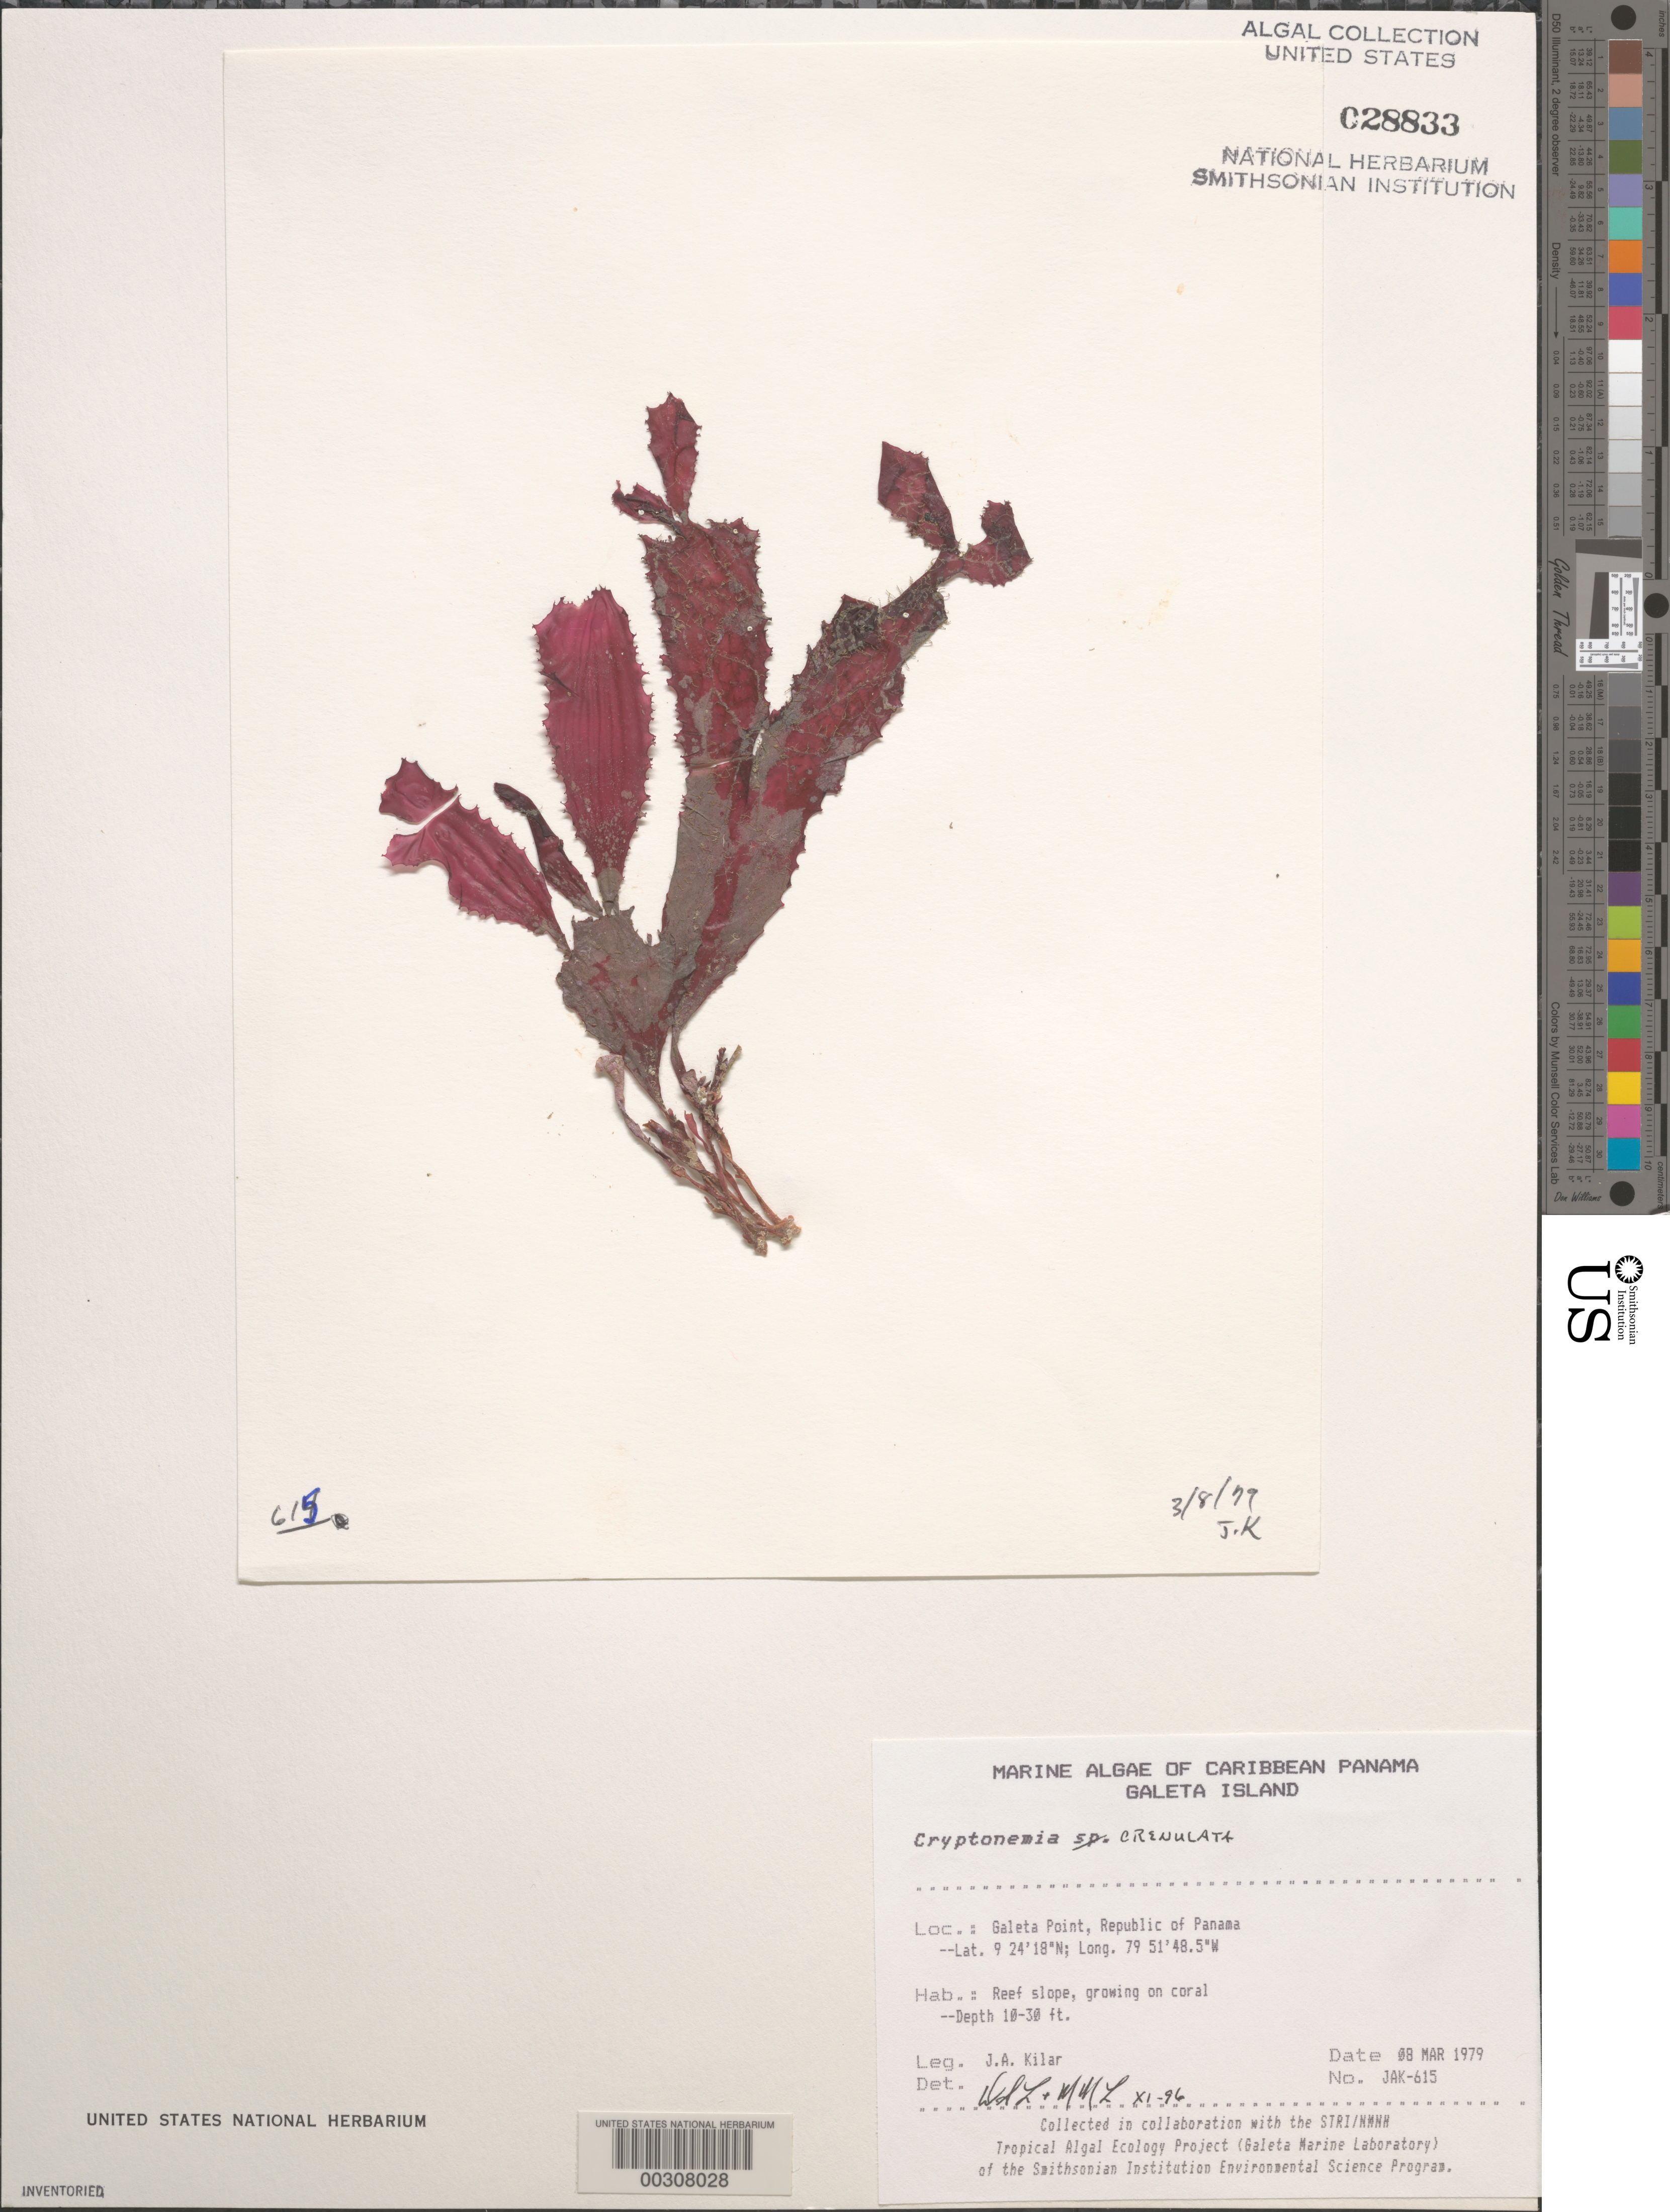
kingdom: Plantae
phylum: Rhodophyta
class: Florideophyceae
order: Halymeniales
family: Halymeniaceae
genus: Cryptonemia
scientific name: Cryptonemia crenulata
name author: (J. Agardh) J. Agardh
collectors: J. Kilar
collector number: JAK-615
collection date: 1979-03-08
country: Panama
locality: Caribbean Panama. Galeta Island. Galeta Point, Republic of Panama.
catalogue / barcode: US 28833